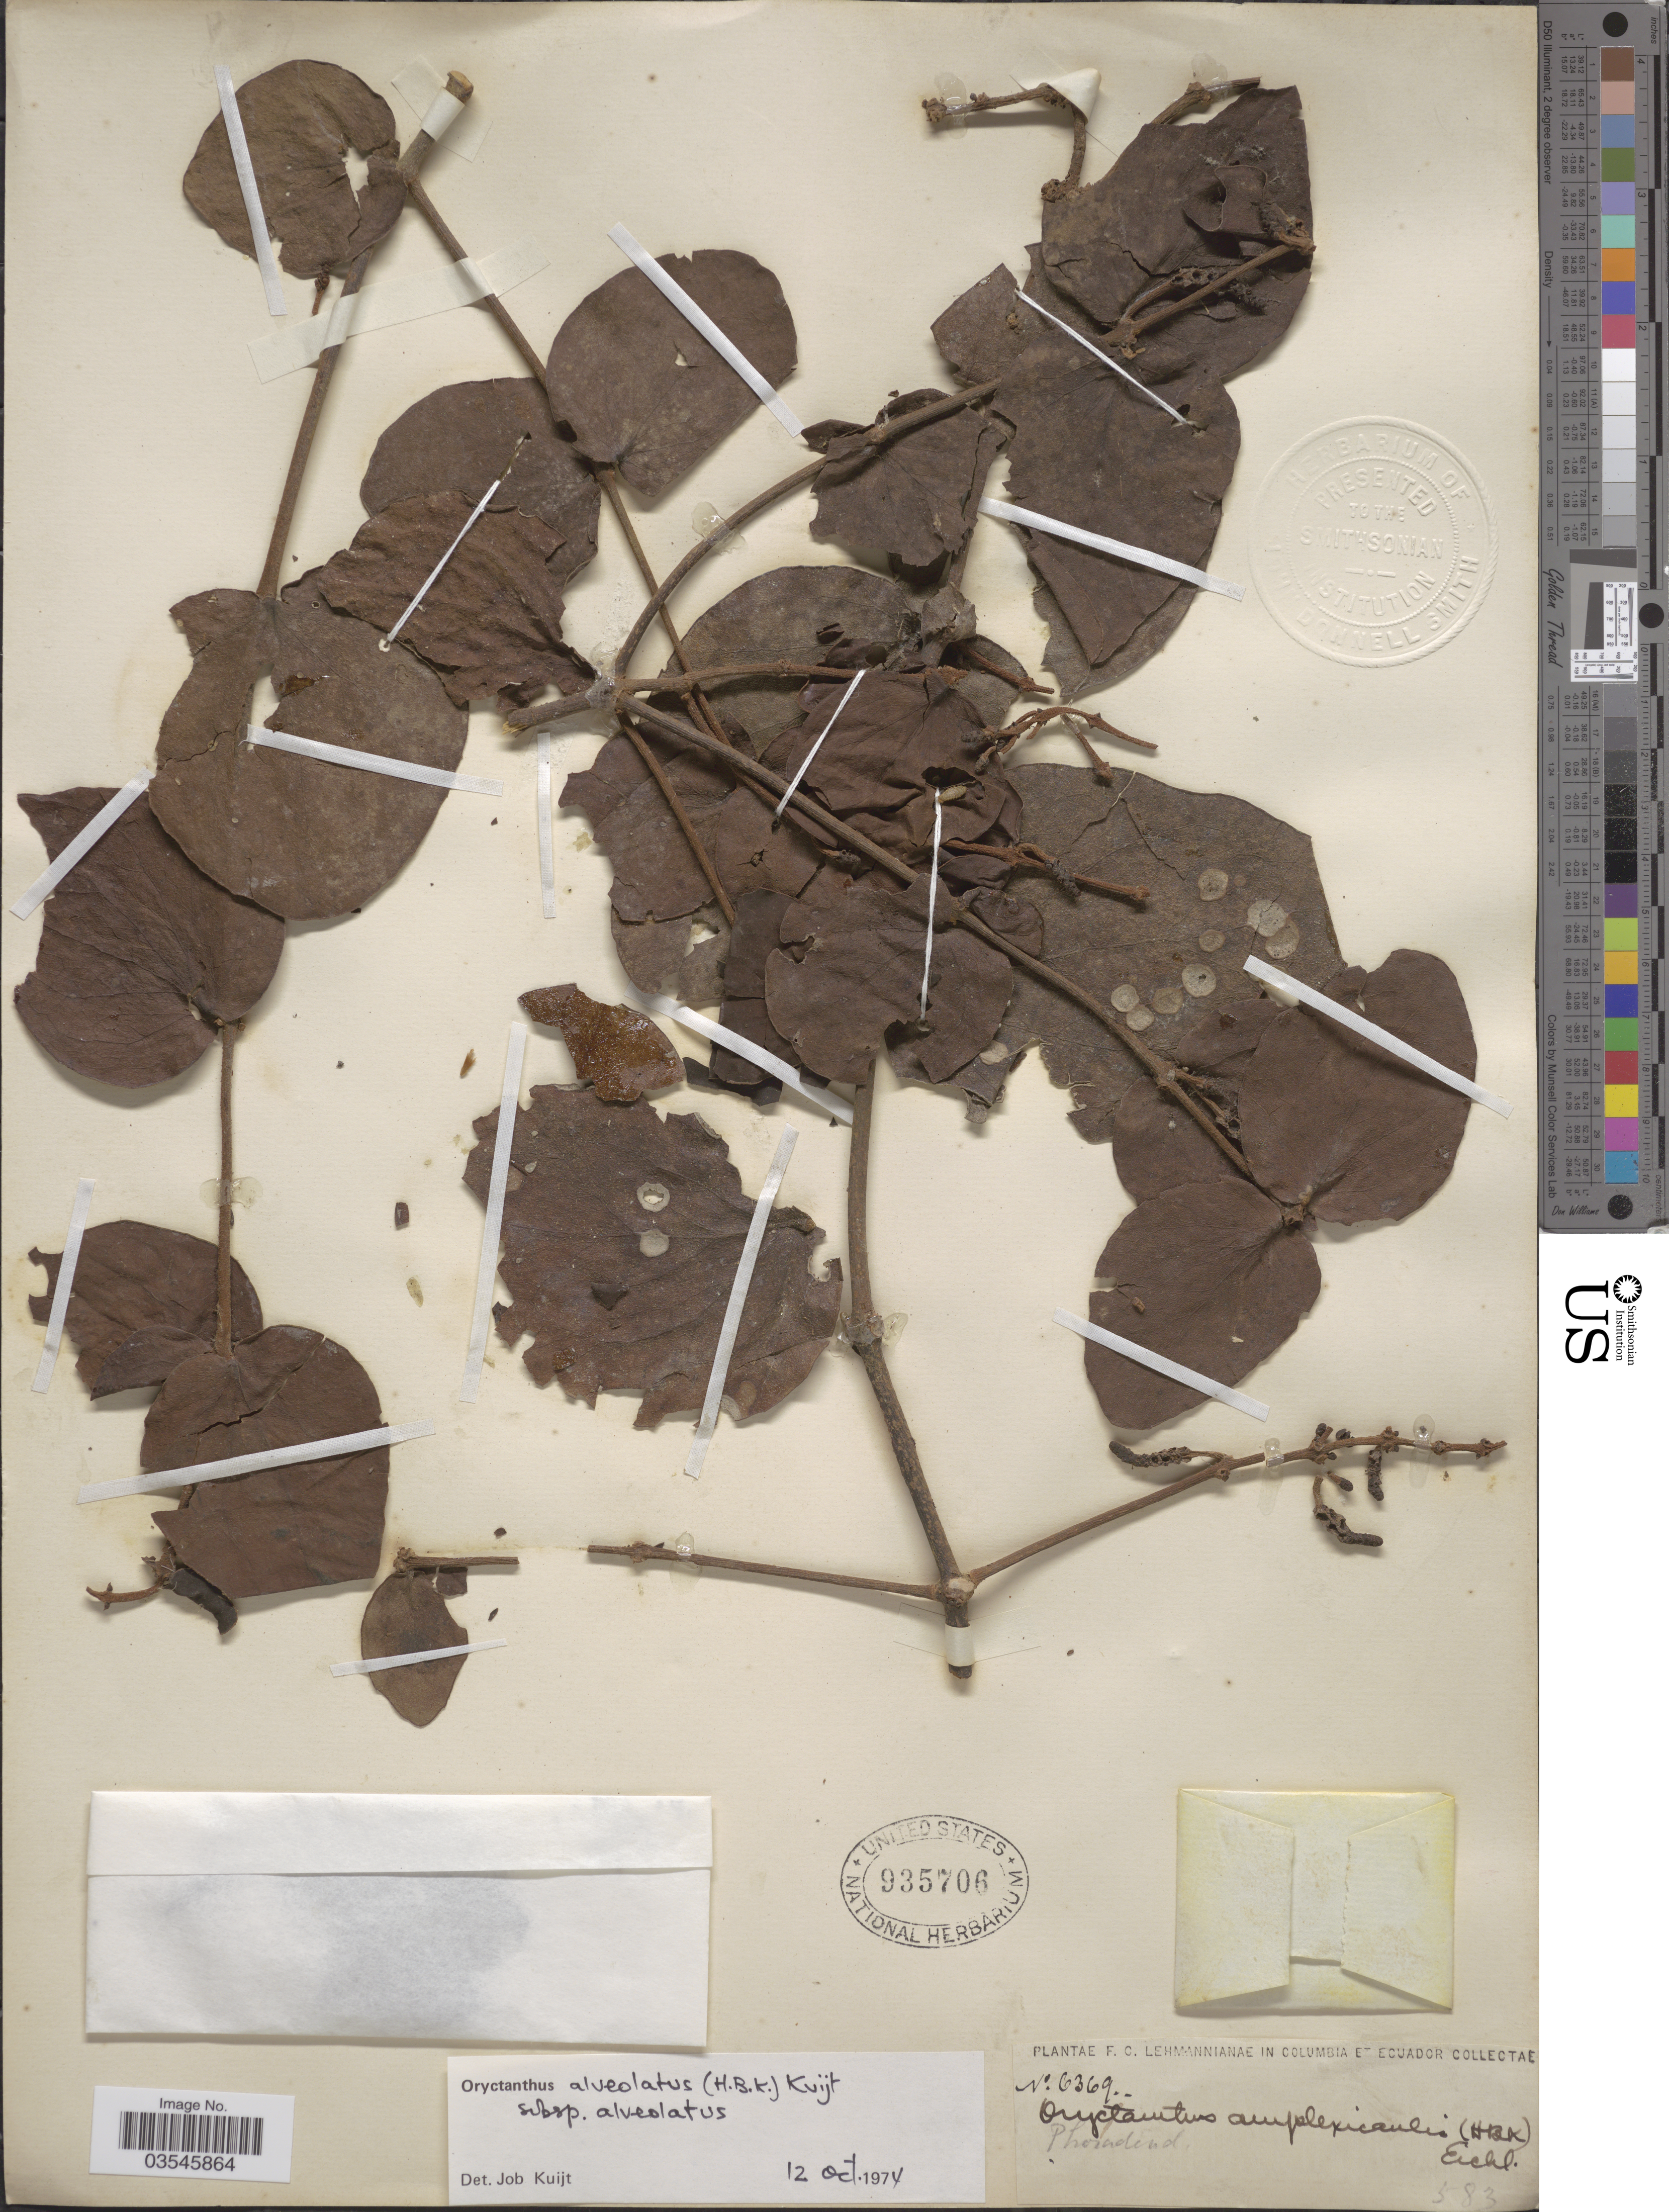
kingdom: Plantae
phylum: Tracheophyta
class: Magnoliopsida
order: Santalales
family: Loranthaceae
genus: Oryctanthus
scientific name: Oryctanthus alveolatus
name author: (Kunth) Kuijt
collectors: F. C. Lehmann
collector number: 6369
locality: Columbia et Ecuador.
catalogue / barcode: US 935706